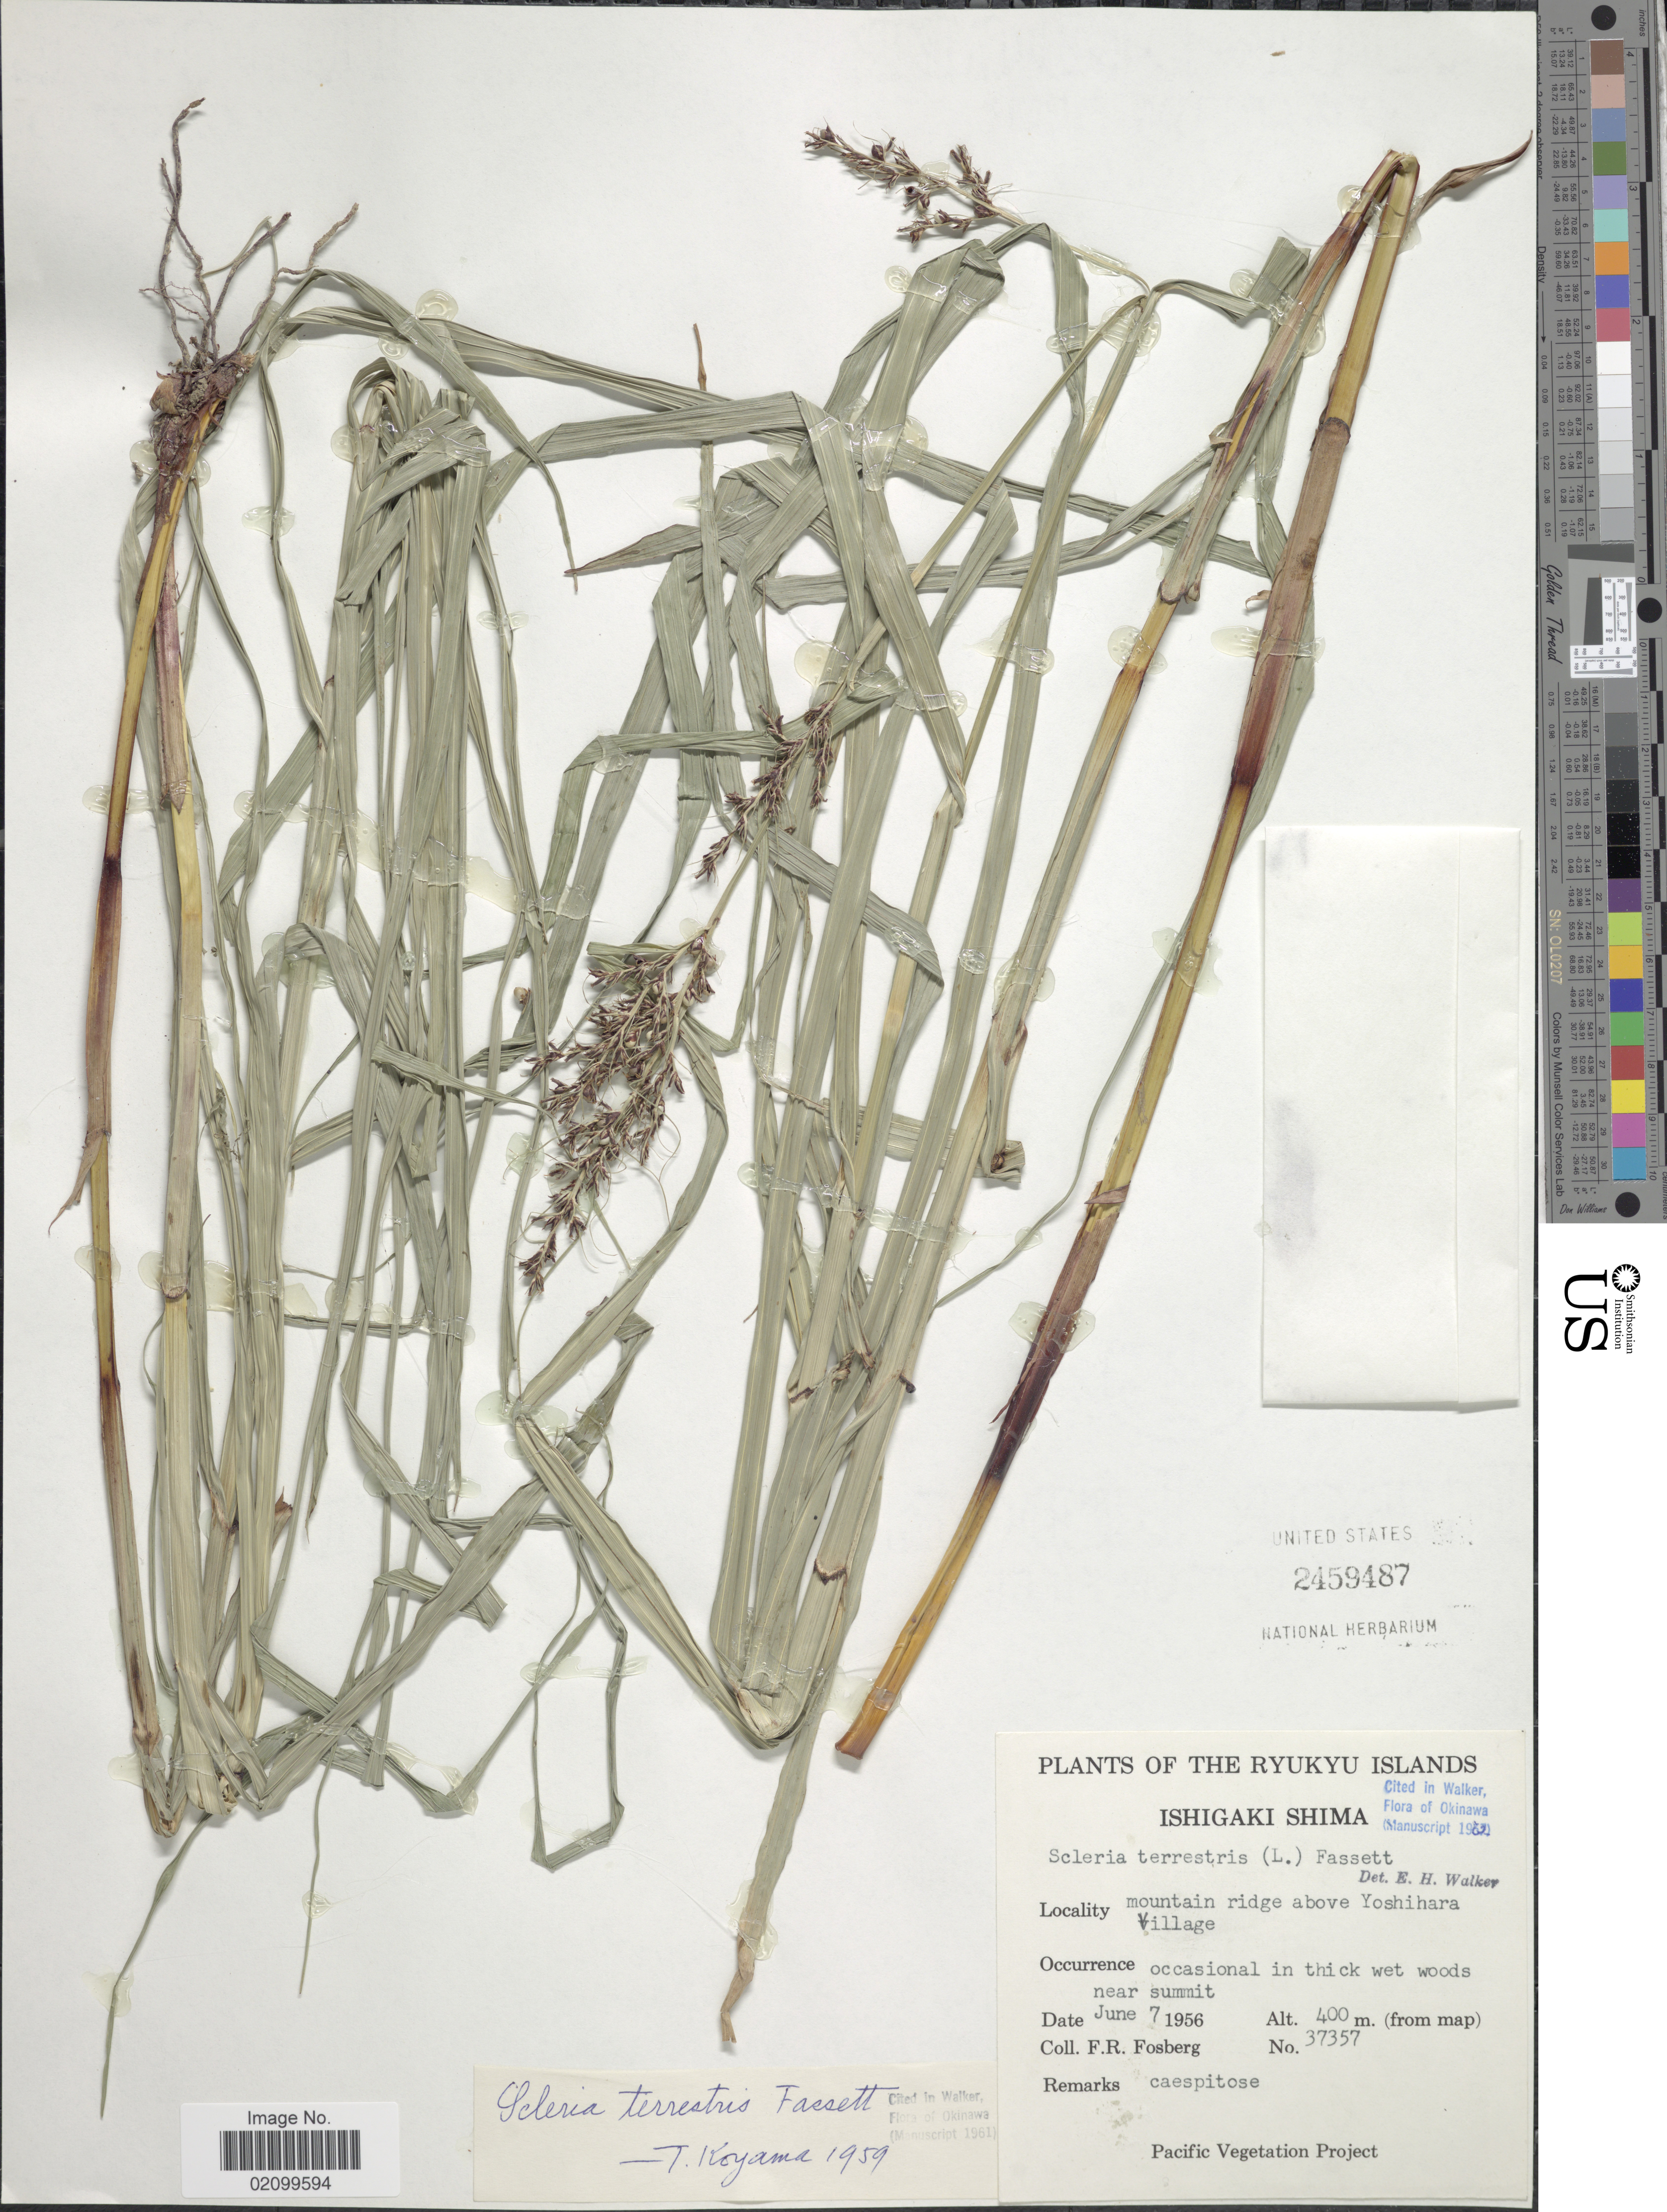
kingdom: Plantae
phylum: Tracheophyta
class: Liliopsida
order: Poales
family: Cyperaceae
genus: Scleria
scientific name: Scleria terrestris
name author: (L.) Fassett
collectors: F. R. Fosberg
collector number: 37357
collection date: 1956-06-07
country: Japan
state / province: Okinawa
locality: Ryukyu Islands. Ishigaki Shima, mountain ridge above Yoshihara Village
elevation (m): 400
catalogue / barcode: US 2459487